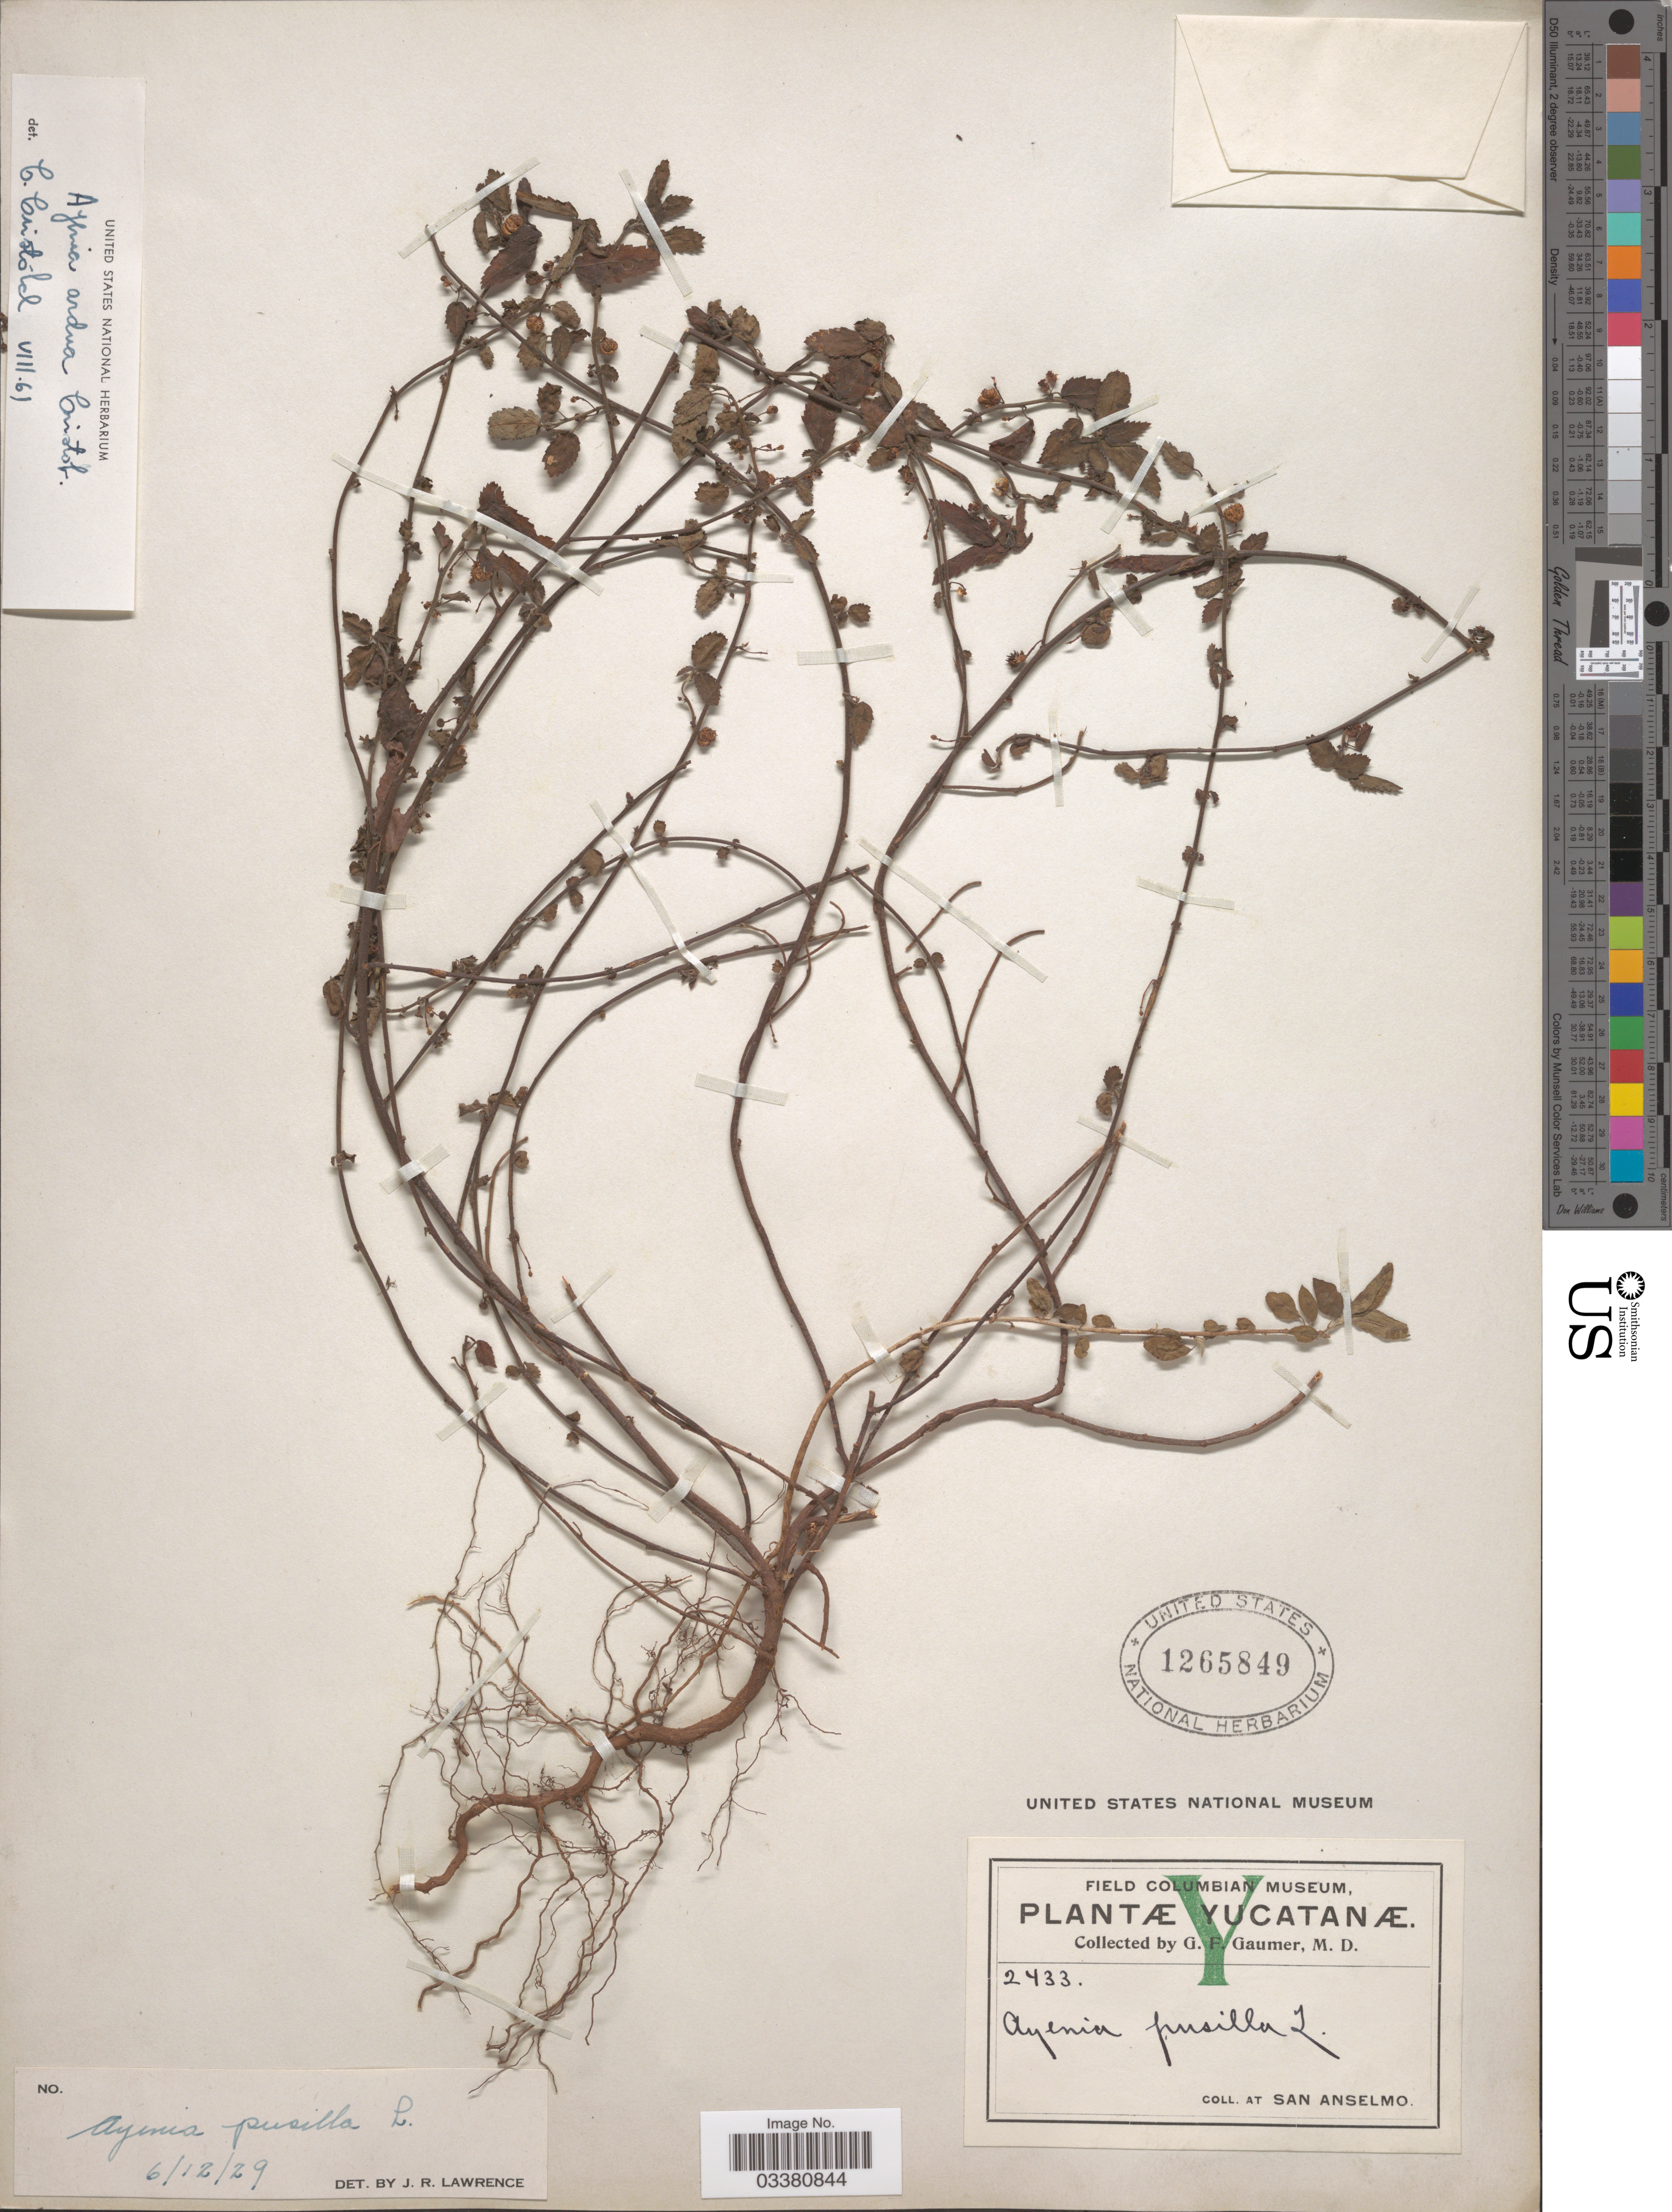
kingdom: Plantae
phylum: Tracheophyta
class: Magnoliopsida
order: Malvales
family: Malvaceae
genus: Ayenia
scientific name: Ayenia ardua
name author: Cristóbal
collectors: G. F. Gaumer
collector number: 2433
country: Mexico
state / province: Yucatán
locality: San Anselmo.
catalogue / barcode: US 1265849